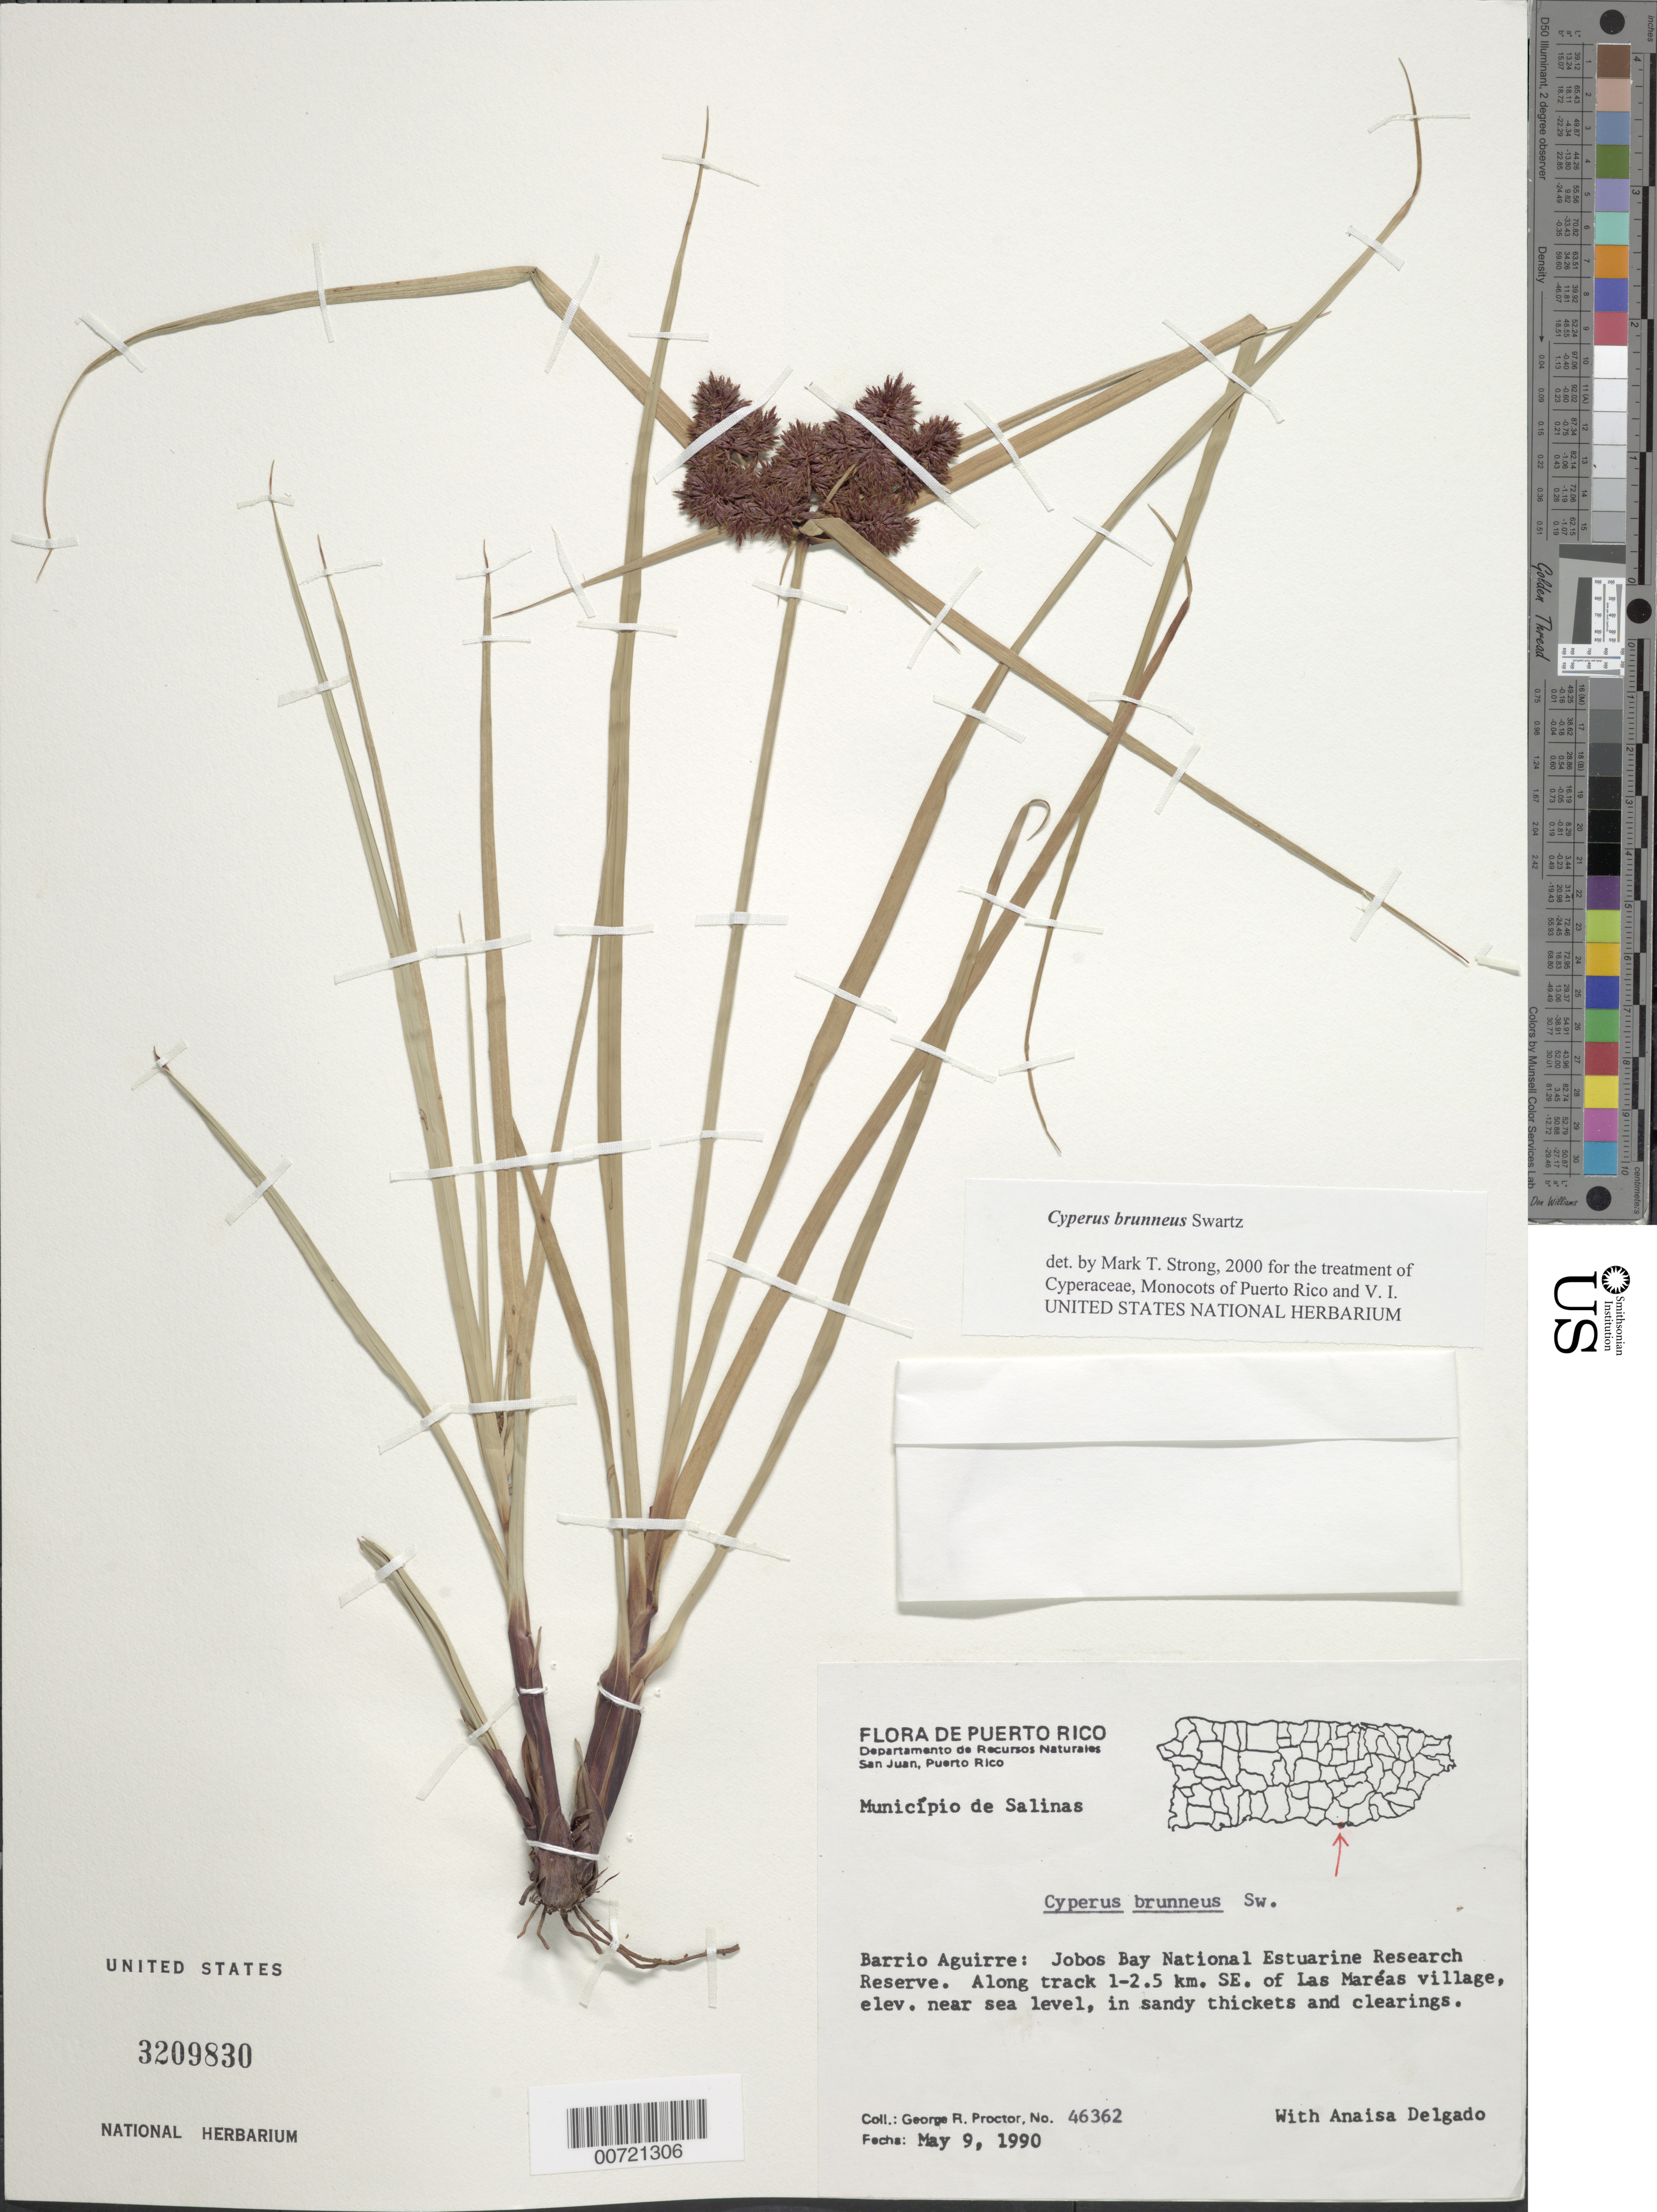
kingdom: Plantae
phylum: Tracheophyta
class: Liliopsida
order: Poales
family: Cyperaceae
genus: Cyperus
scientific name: Cyperus brunneus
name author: Sw.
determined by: Strong, M. T., (US), Smithsonian Institution - National Museum of Natural History (UNITED STATES)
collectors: G. R. Proctor & A. A. Delgado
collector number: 46362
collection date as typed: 09 May 1990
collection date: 1990-05-09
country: Puerto Rico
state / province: Salinas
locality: Salinas: Barrio Aguirre, Jobos Bay National Estuarine Research Reserve. Along track 1-2.5 km SE of Las Maréas village.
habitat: In sandy thickets and clearings.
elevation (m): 0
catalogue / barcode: US 3209830